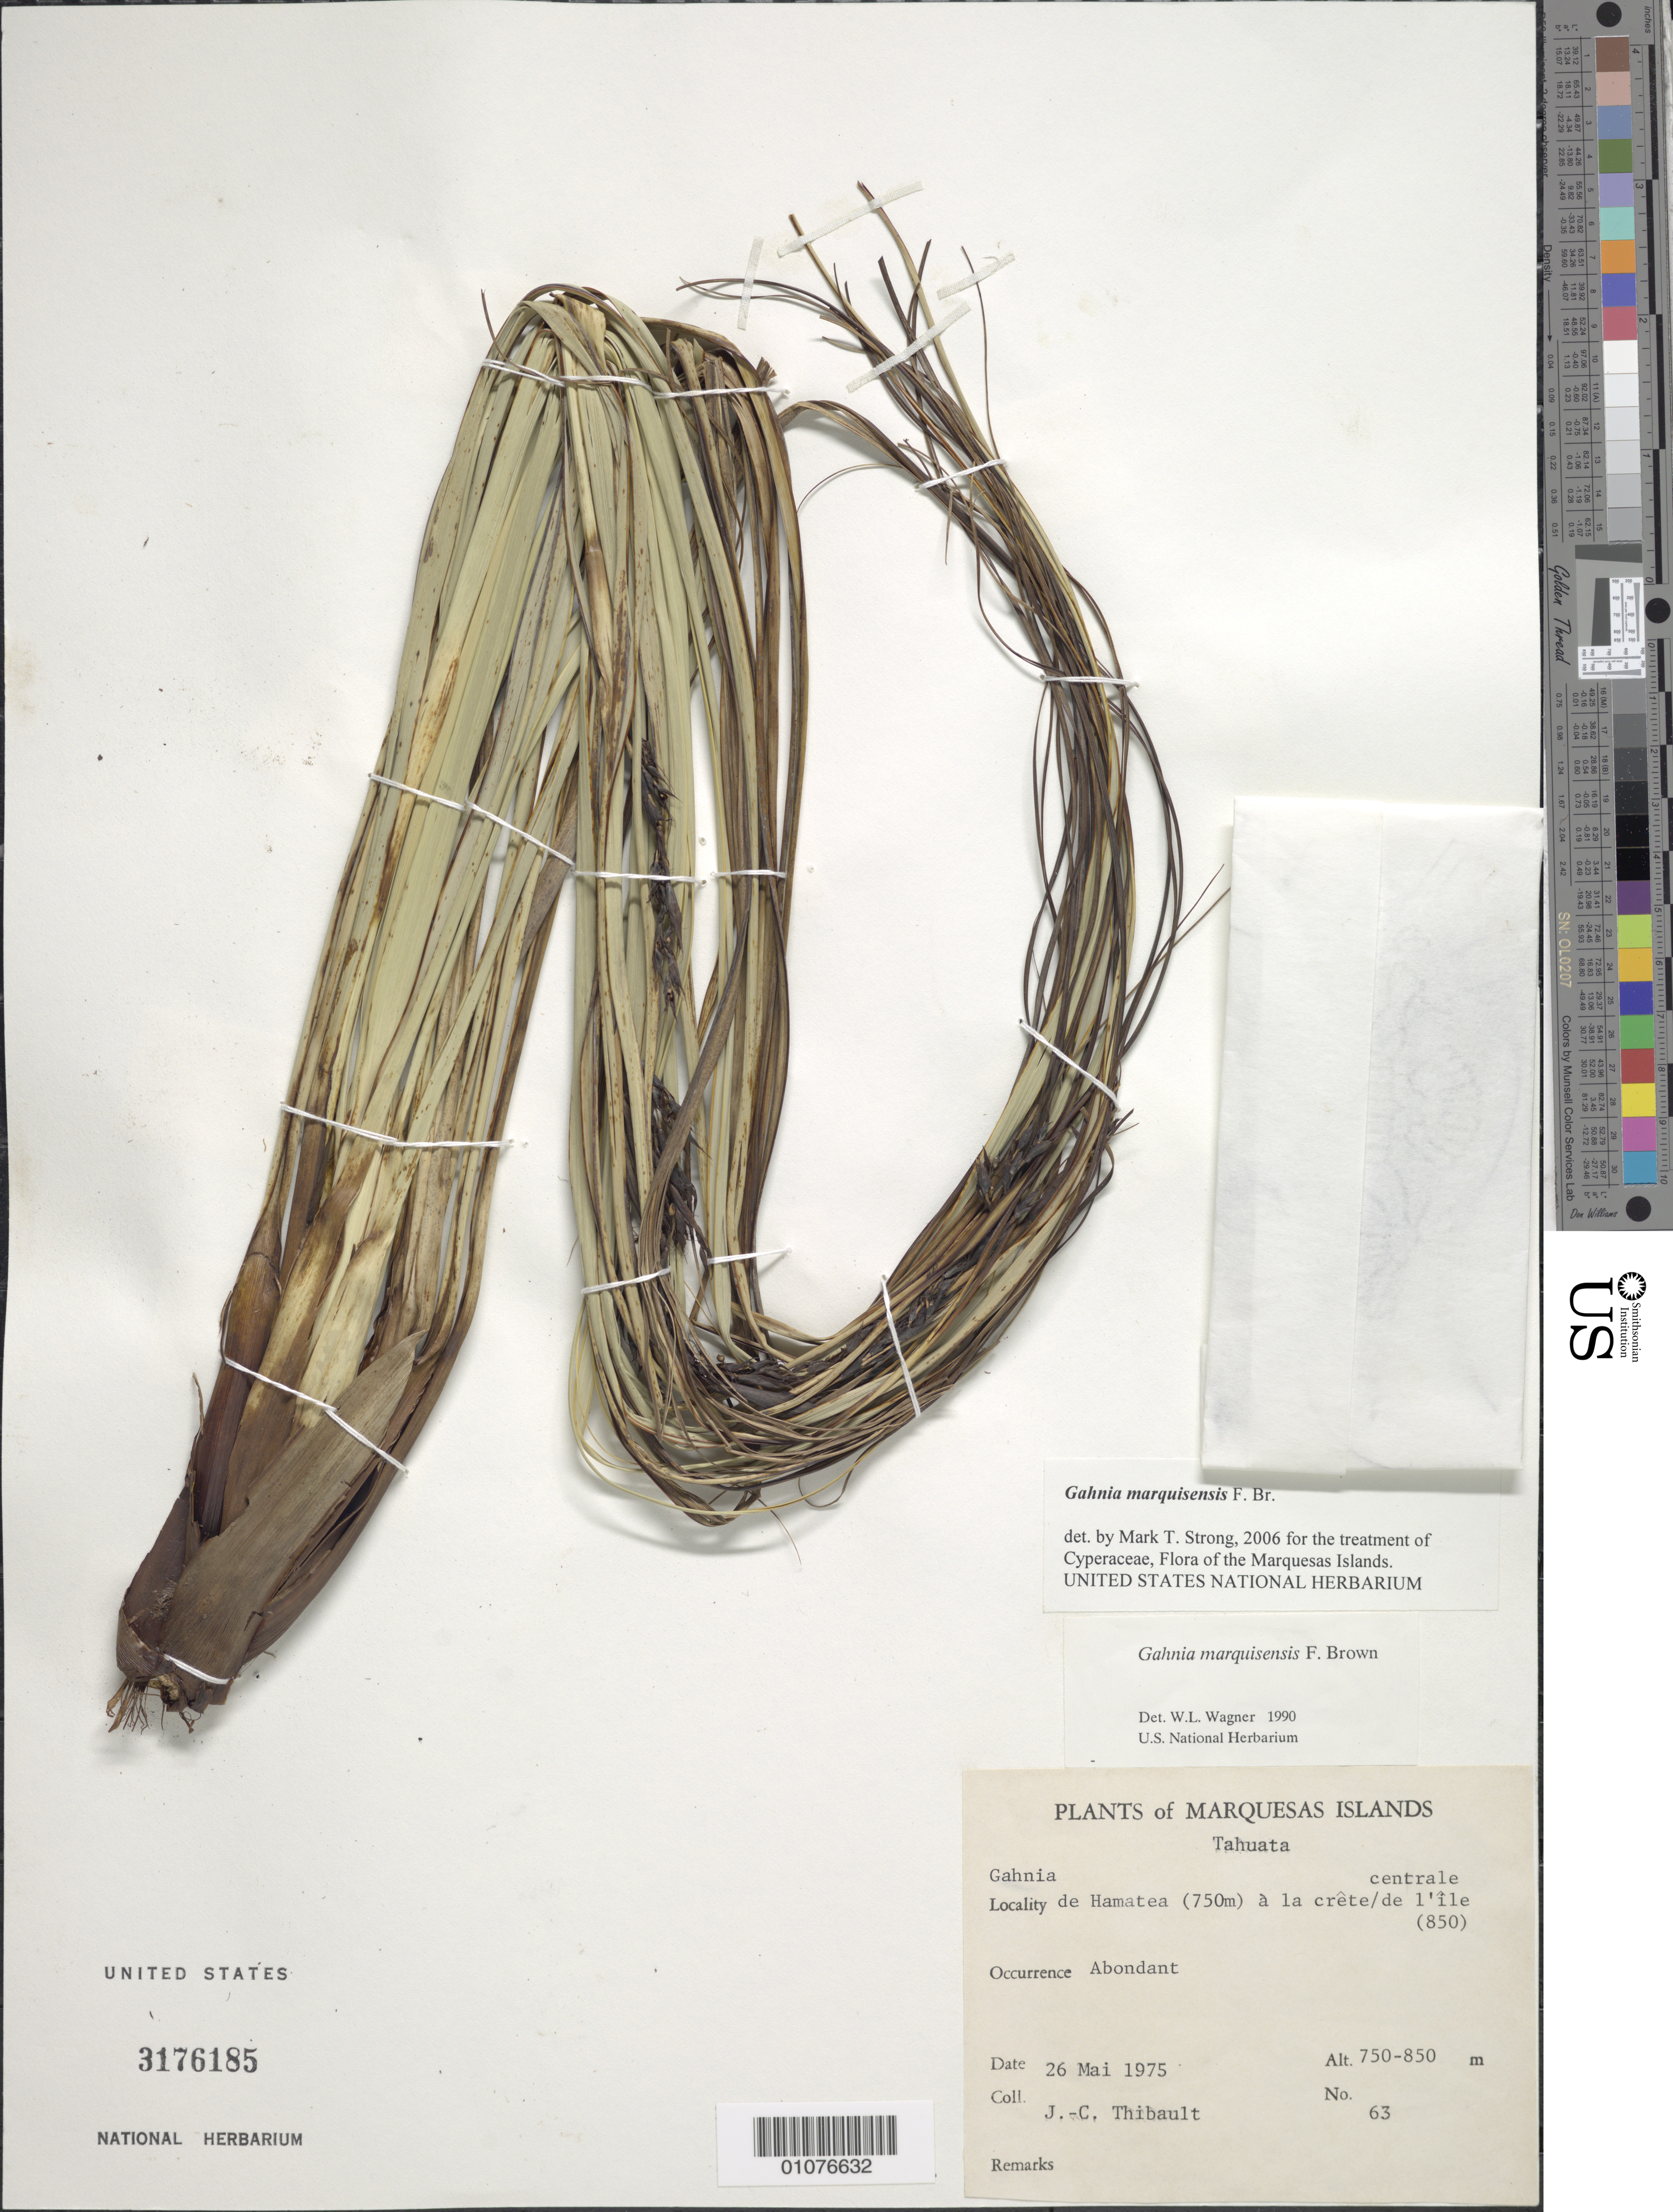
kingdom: Plantae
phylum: Tracheophyta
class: Liliopsida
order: Poales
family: Cyperaceae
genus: Gahnia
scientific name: Gahnia marquisensis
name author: F. Br.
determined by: Strong, M. T., (US), Smithsonian Institution - National Museum of Natural History (UNITED STATES)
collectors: J. Thibault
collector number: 63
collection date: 1975-03-26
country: French Polynesia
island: Tahuata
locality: de Hamatea à la crête centrale de l'île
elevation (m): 750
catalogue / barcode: US 3176185